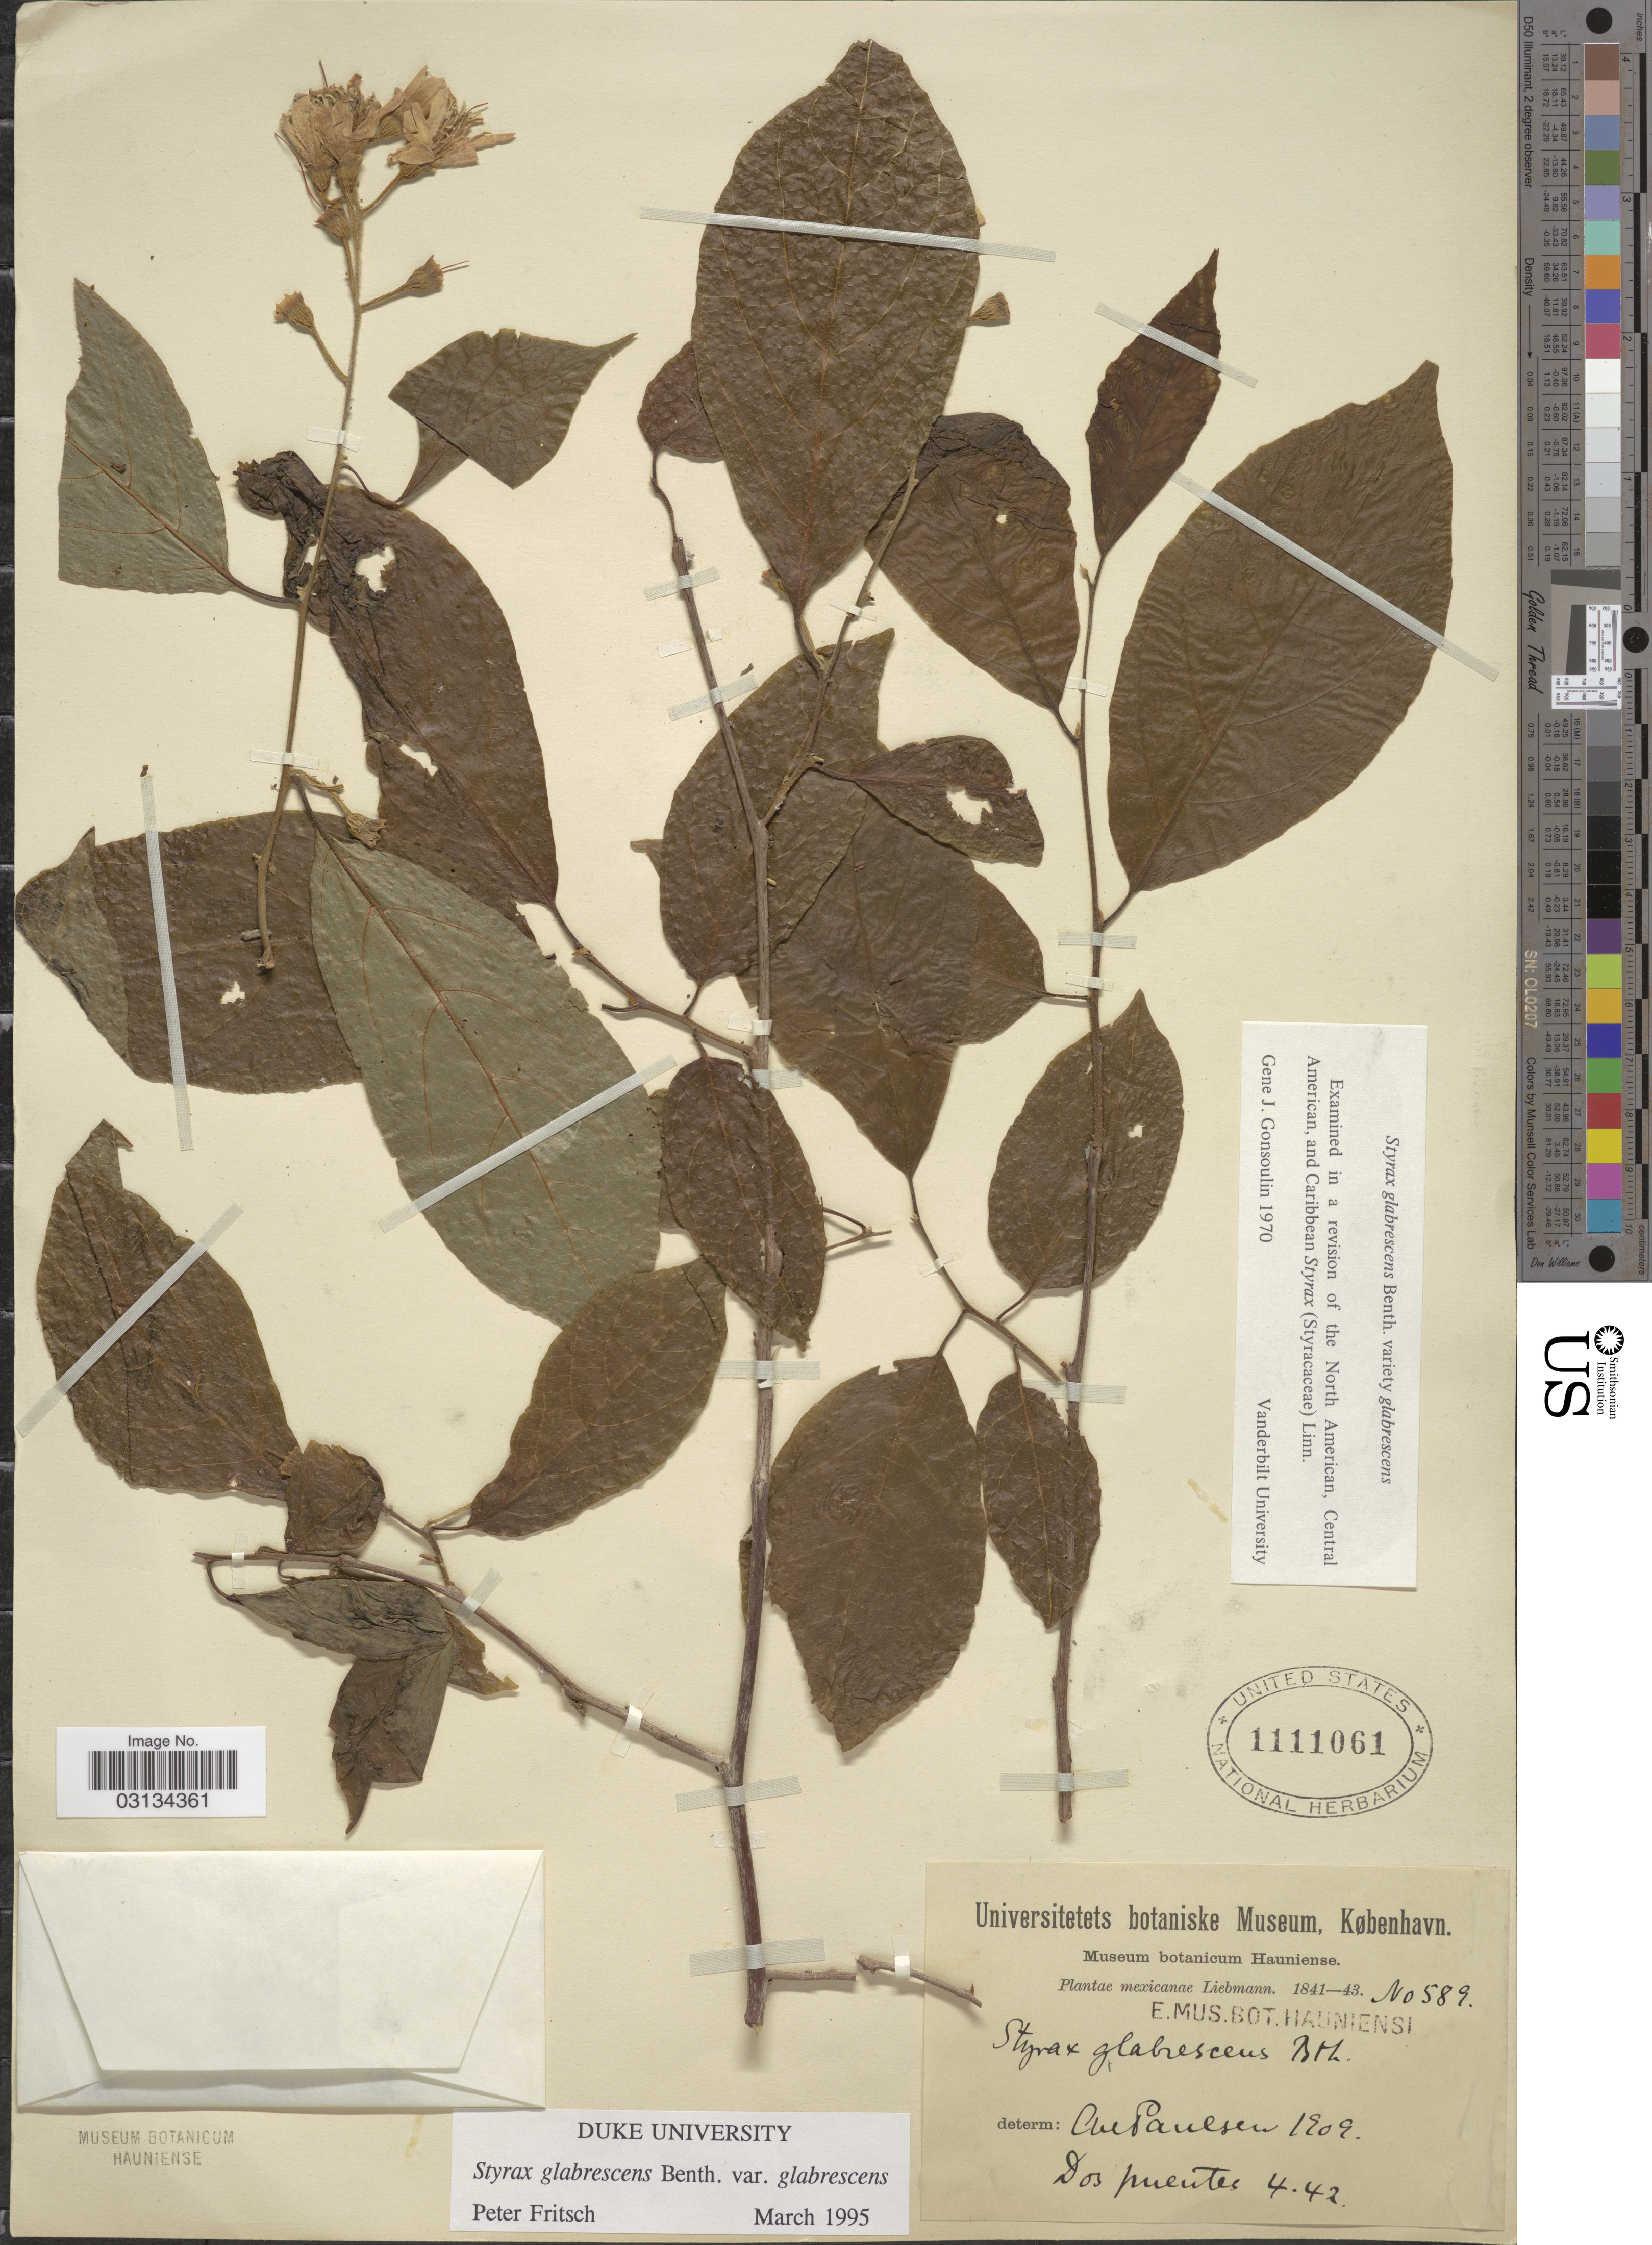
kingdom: Plantae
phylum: Tracheophyta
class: Magnoliopsida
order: Ericales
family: Styracaceae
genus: Styrax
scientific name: Styrax glabrescens Benth. var. glabrescens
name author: Benth.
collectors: Liebmann, --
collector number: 589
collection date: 1842-04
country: Mexico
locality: Dos puentes.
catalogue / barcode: US 1111061